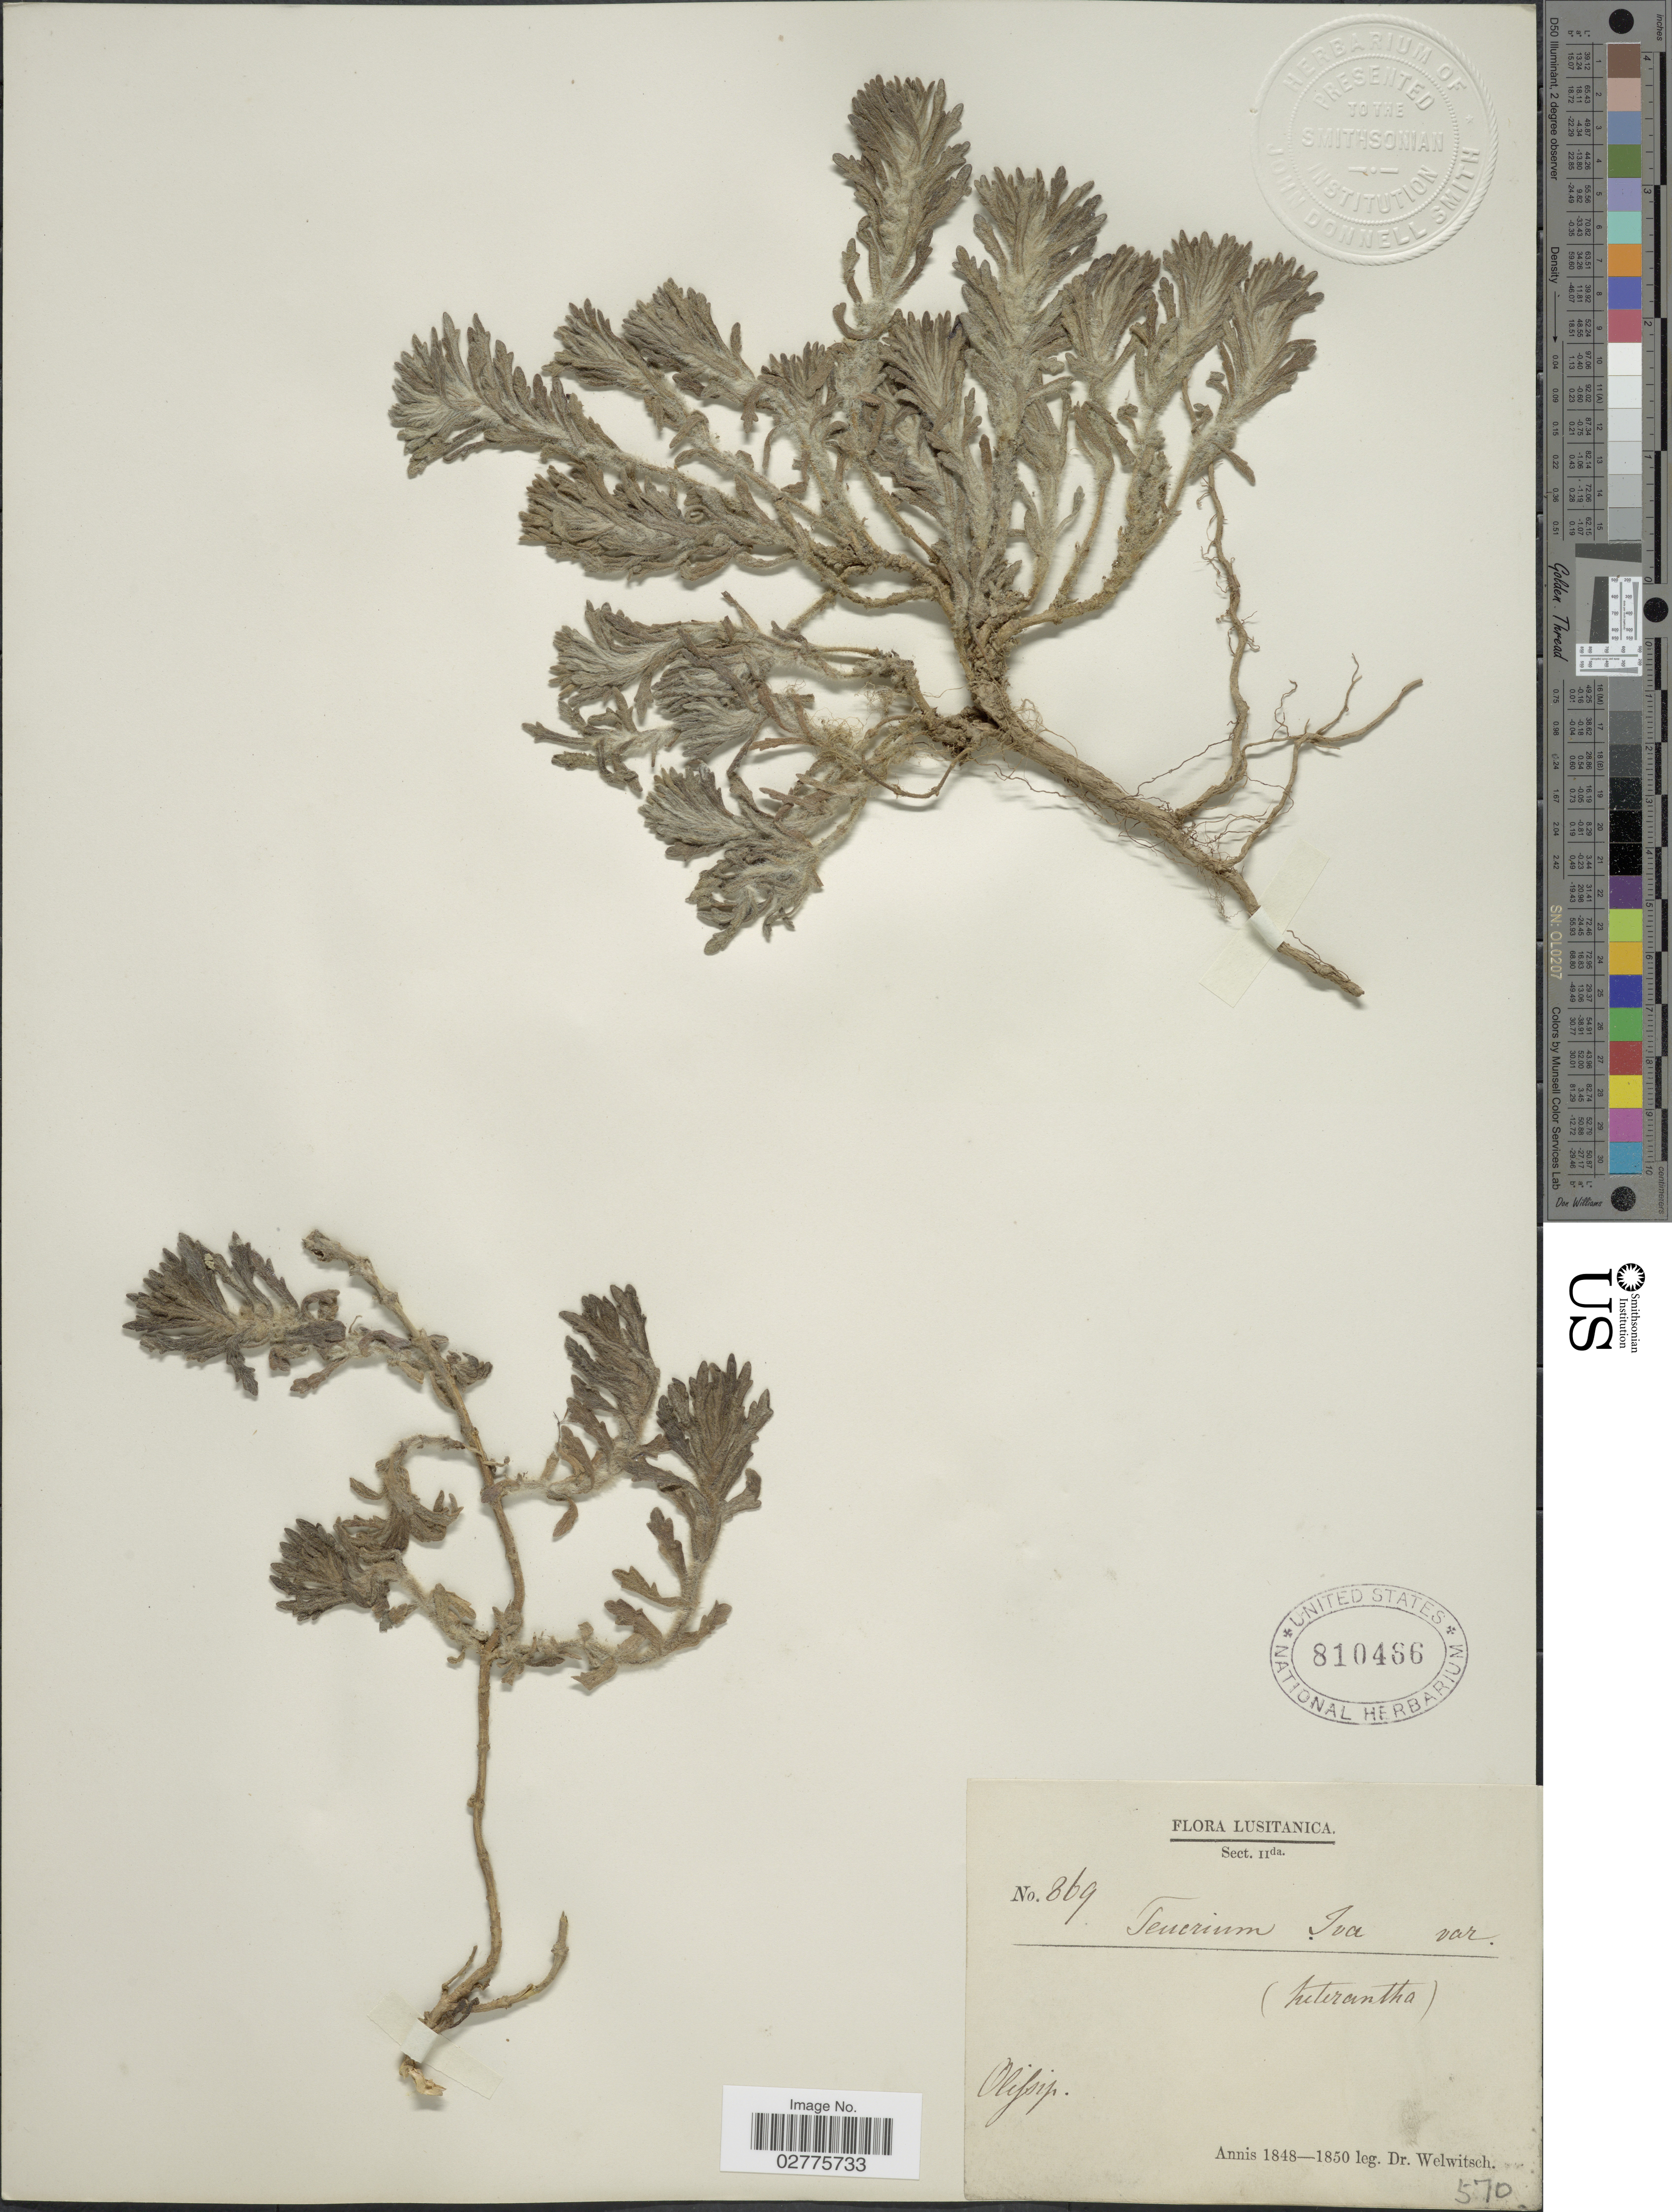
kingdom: Plantae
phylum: Tracheophyta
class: Magnoliopsida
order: Lamiales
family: Lamiaceae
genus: Teucrium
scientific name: Teucrium iva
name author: L.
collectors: -. Welwitsch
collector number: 869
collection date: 1848/1850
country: Portugal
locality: Lusitanica, Sect IIda. Olifsip.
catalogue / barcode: US 810466